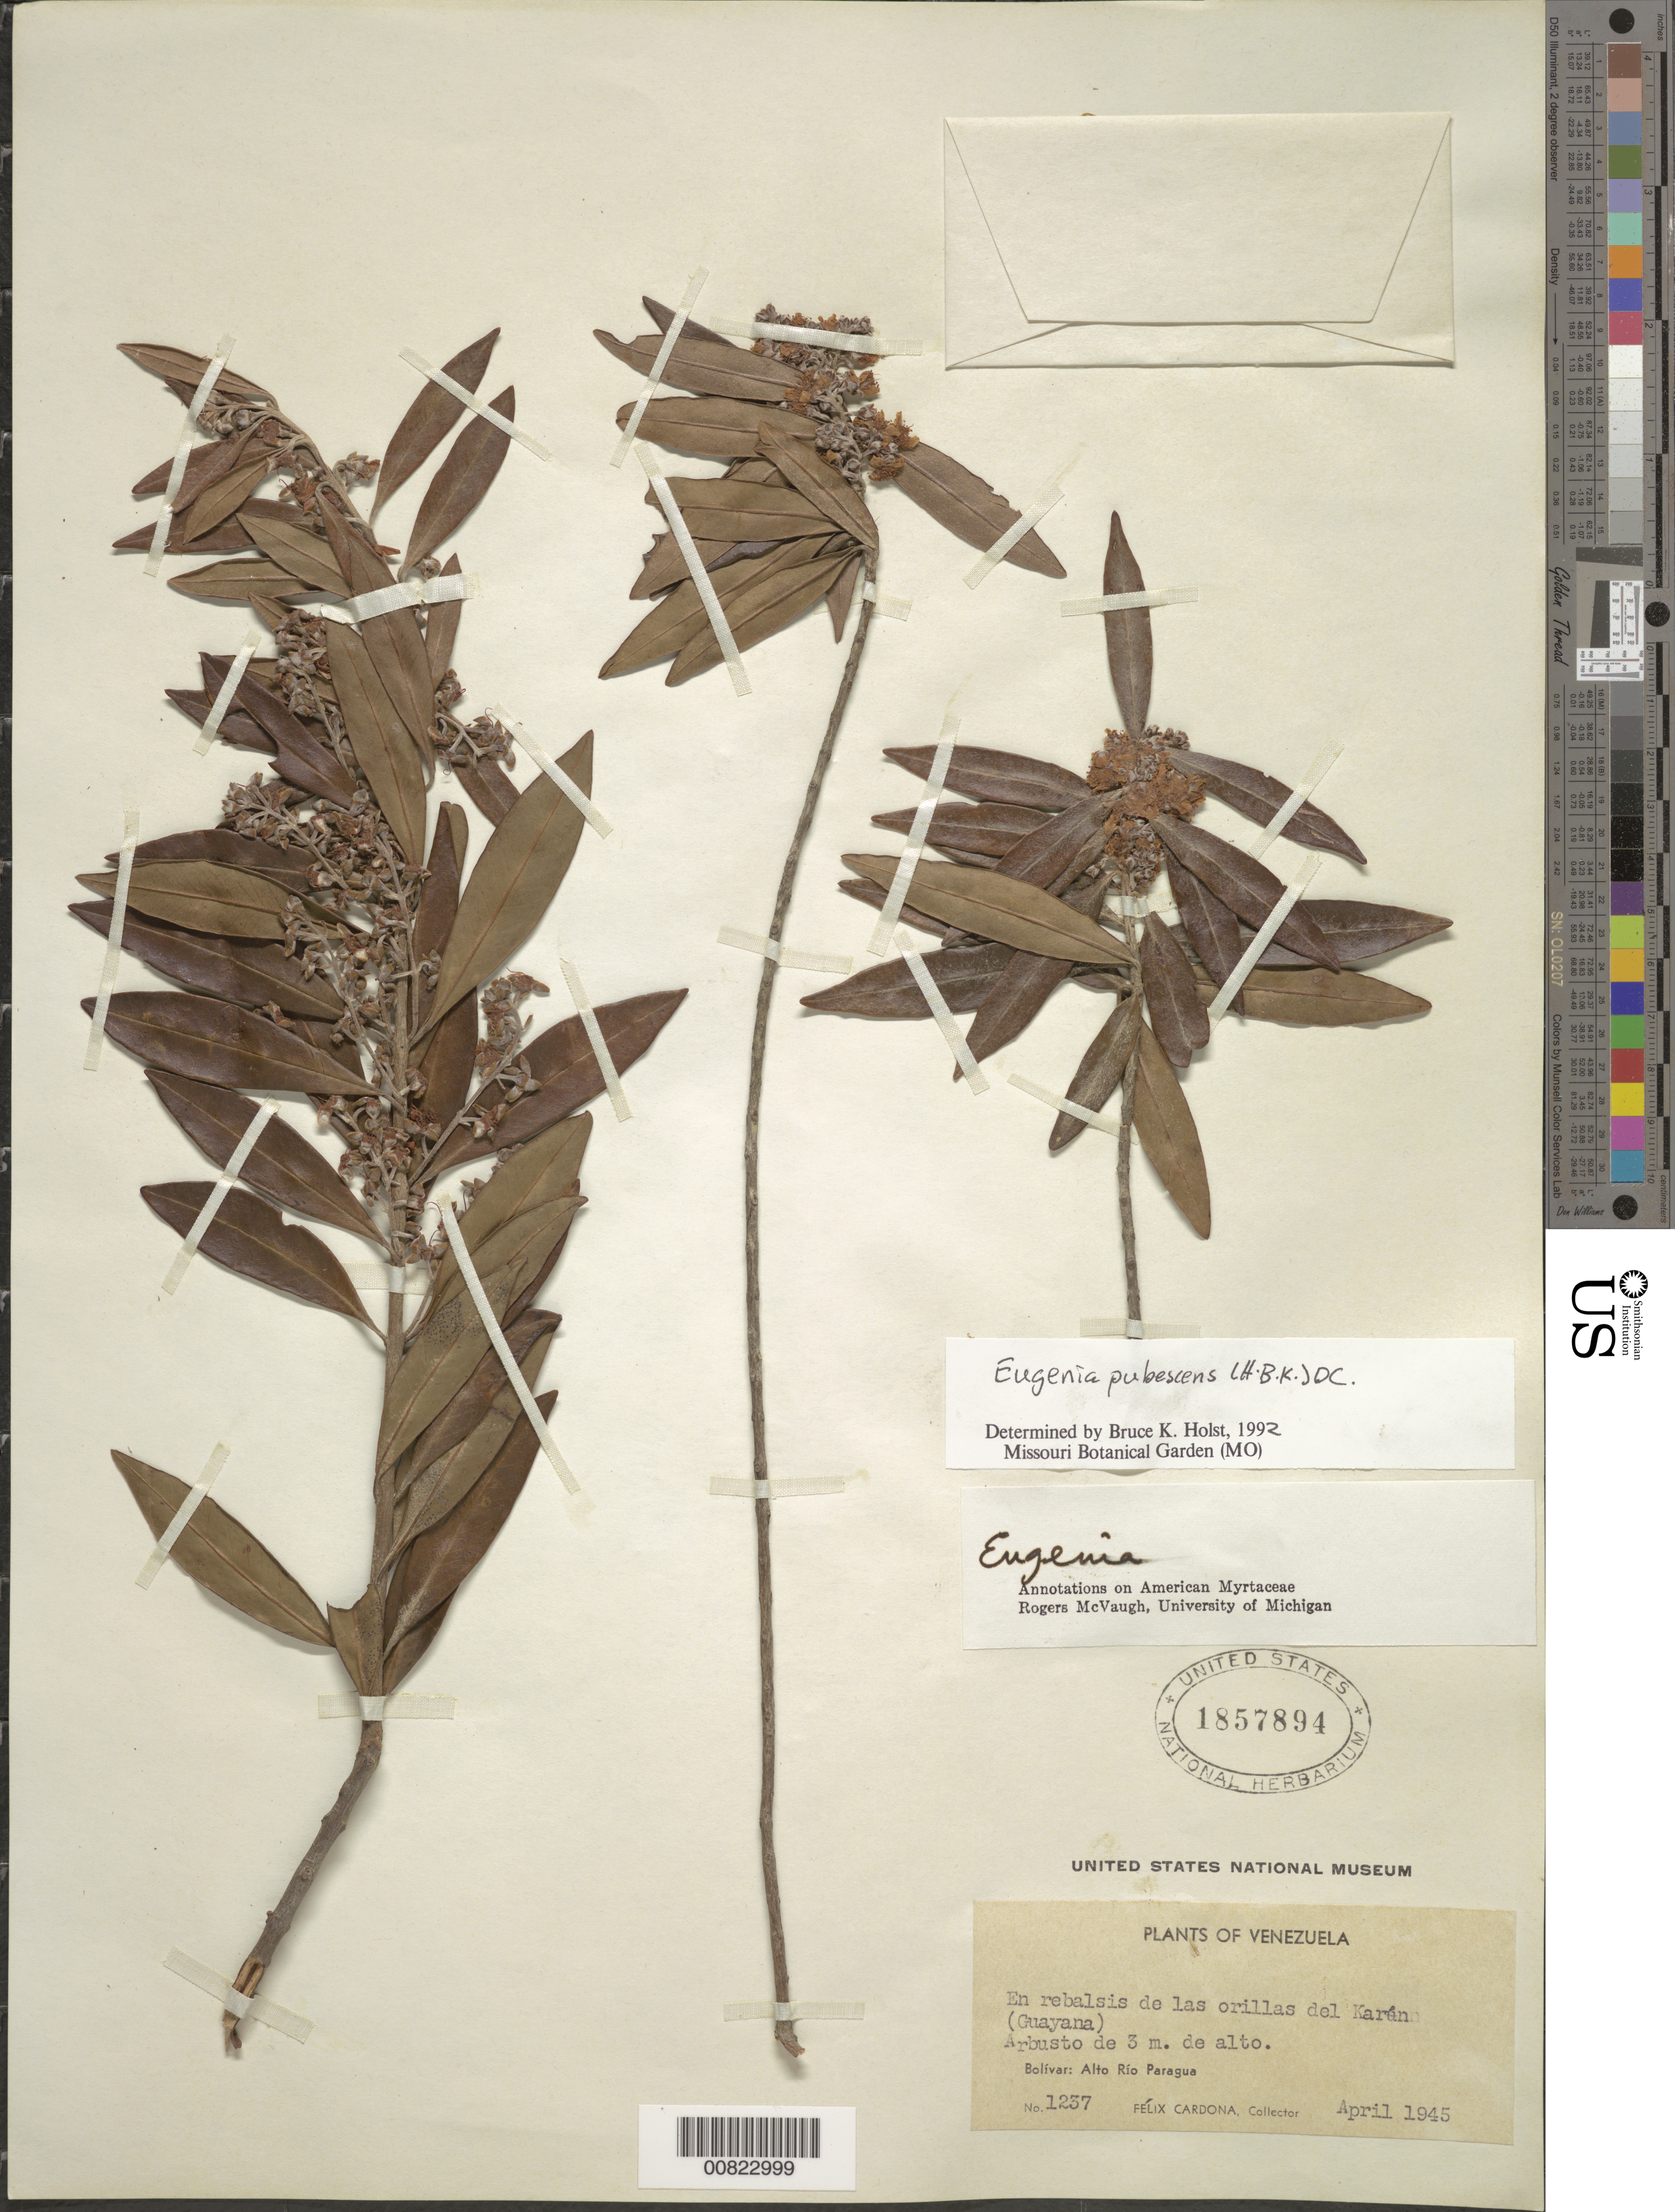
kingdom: Plantae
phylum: Tracheophyta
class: Magnoliopsida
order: Myrtales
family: Myrtaceae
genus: Eugenia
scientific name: Eugenia pubescens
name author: (Kunth) DC.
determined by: Holst, Bruce K.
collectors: F. Cardona Puig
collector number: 1237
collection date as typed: Apr-45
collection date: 1945-04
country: Venezuela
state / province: Bolívar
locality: Alto Río Paragua, Río Karún (Guayana)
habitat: Rebalses de las orillas del rio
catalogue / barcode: US 1857894